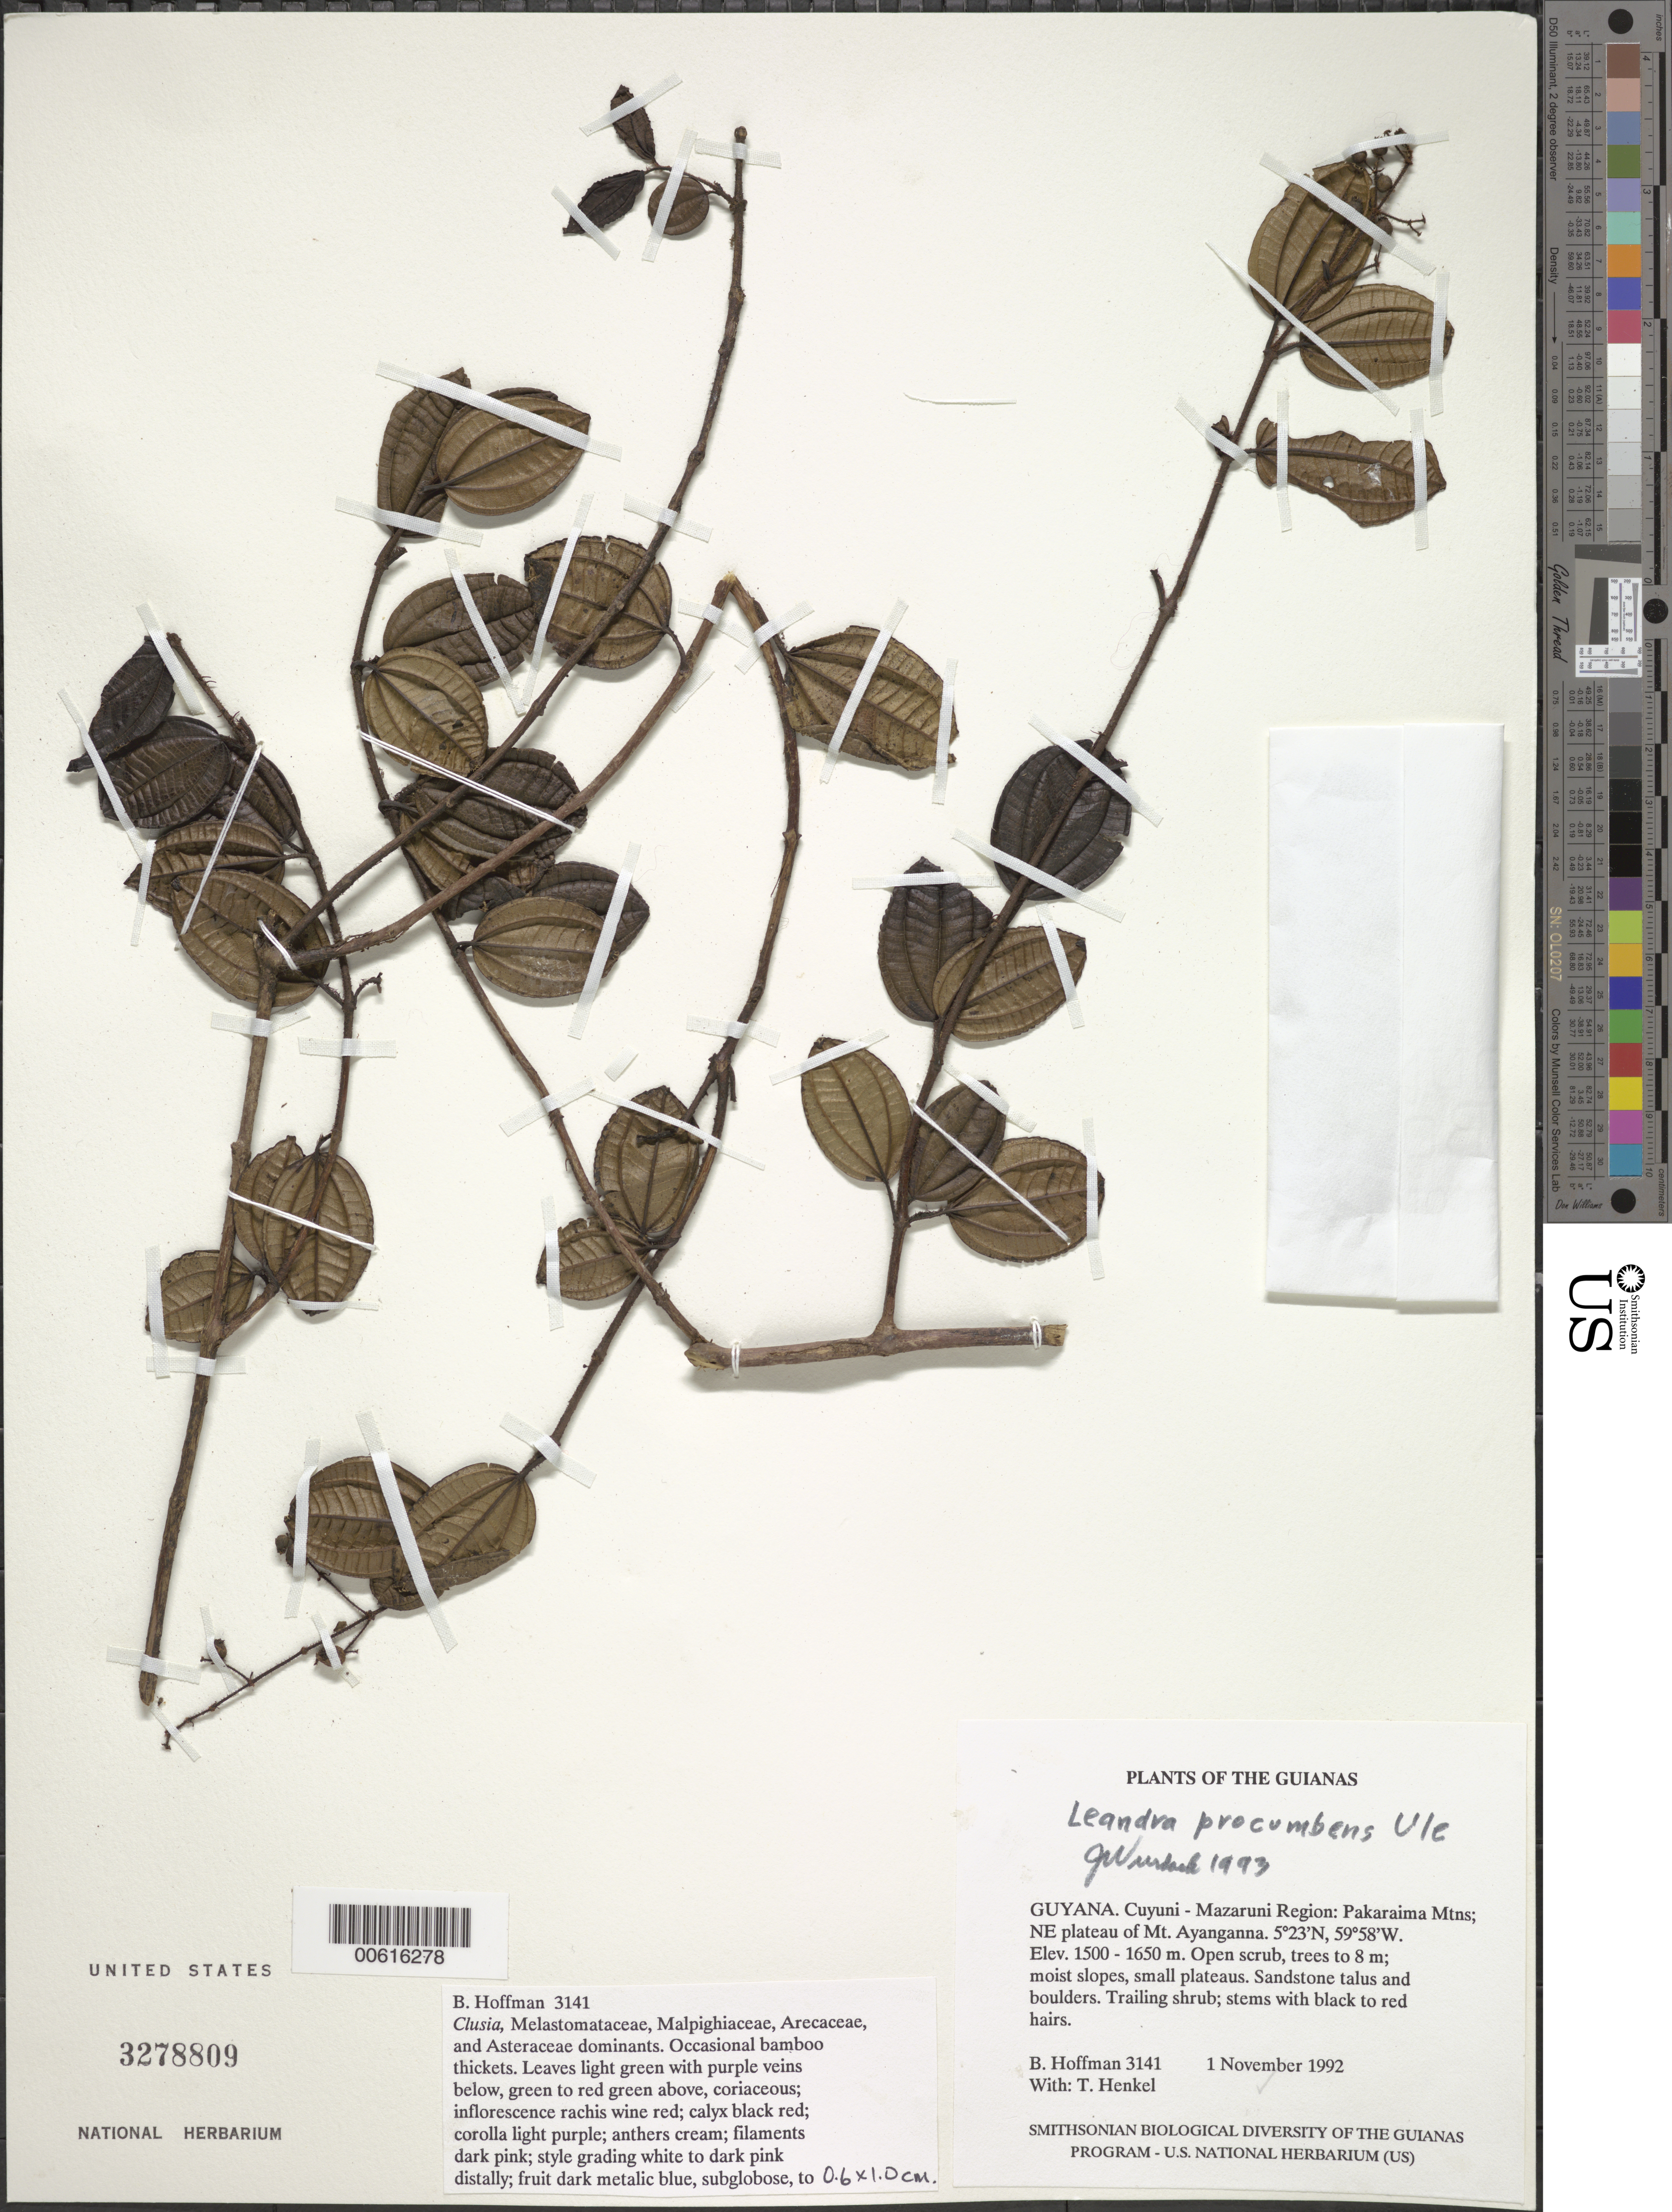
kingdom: Plantae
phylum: Tracheophyta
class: Magnoliopsida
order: Myrtales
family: Melastomataceae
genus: Leandra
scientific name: Leandra procumbens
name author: Ule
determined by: Wurdack, John J., (US), US (UNITED STATES)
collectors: B. Hoffman & T. Henkel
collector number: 3141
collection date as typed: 1 November 1992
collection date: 1992-11-01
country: Guyana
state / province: Cuyuni-Mazaruni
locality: Pakaraima Mountains; NE plateau of Mt. Ayanganna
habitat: Open scrub, trees to 8 m; moist slopes, small plateaus. Sandstone talus and boulders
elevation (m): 1500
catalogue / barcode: US 3278809